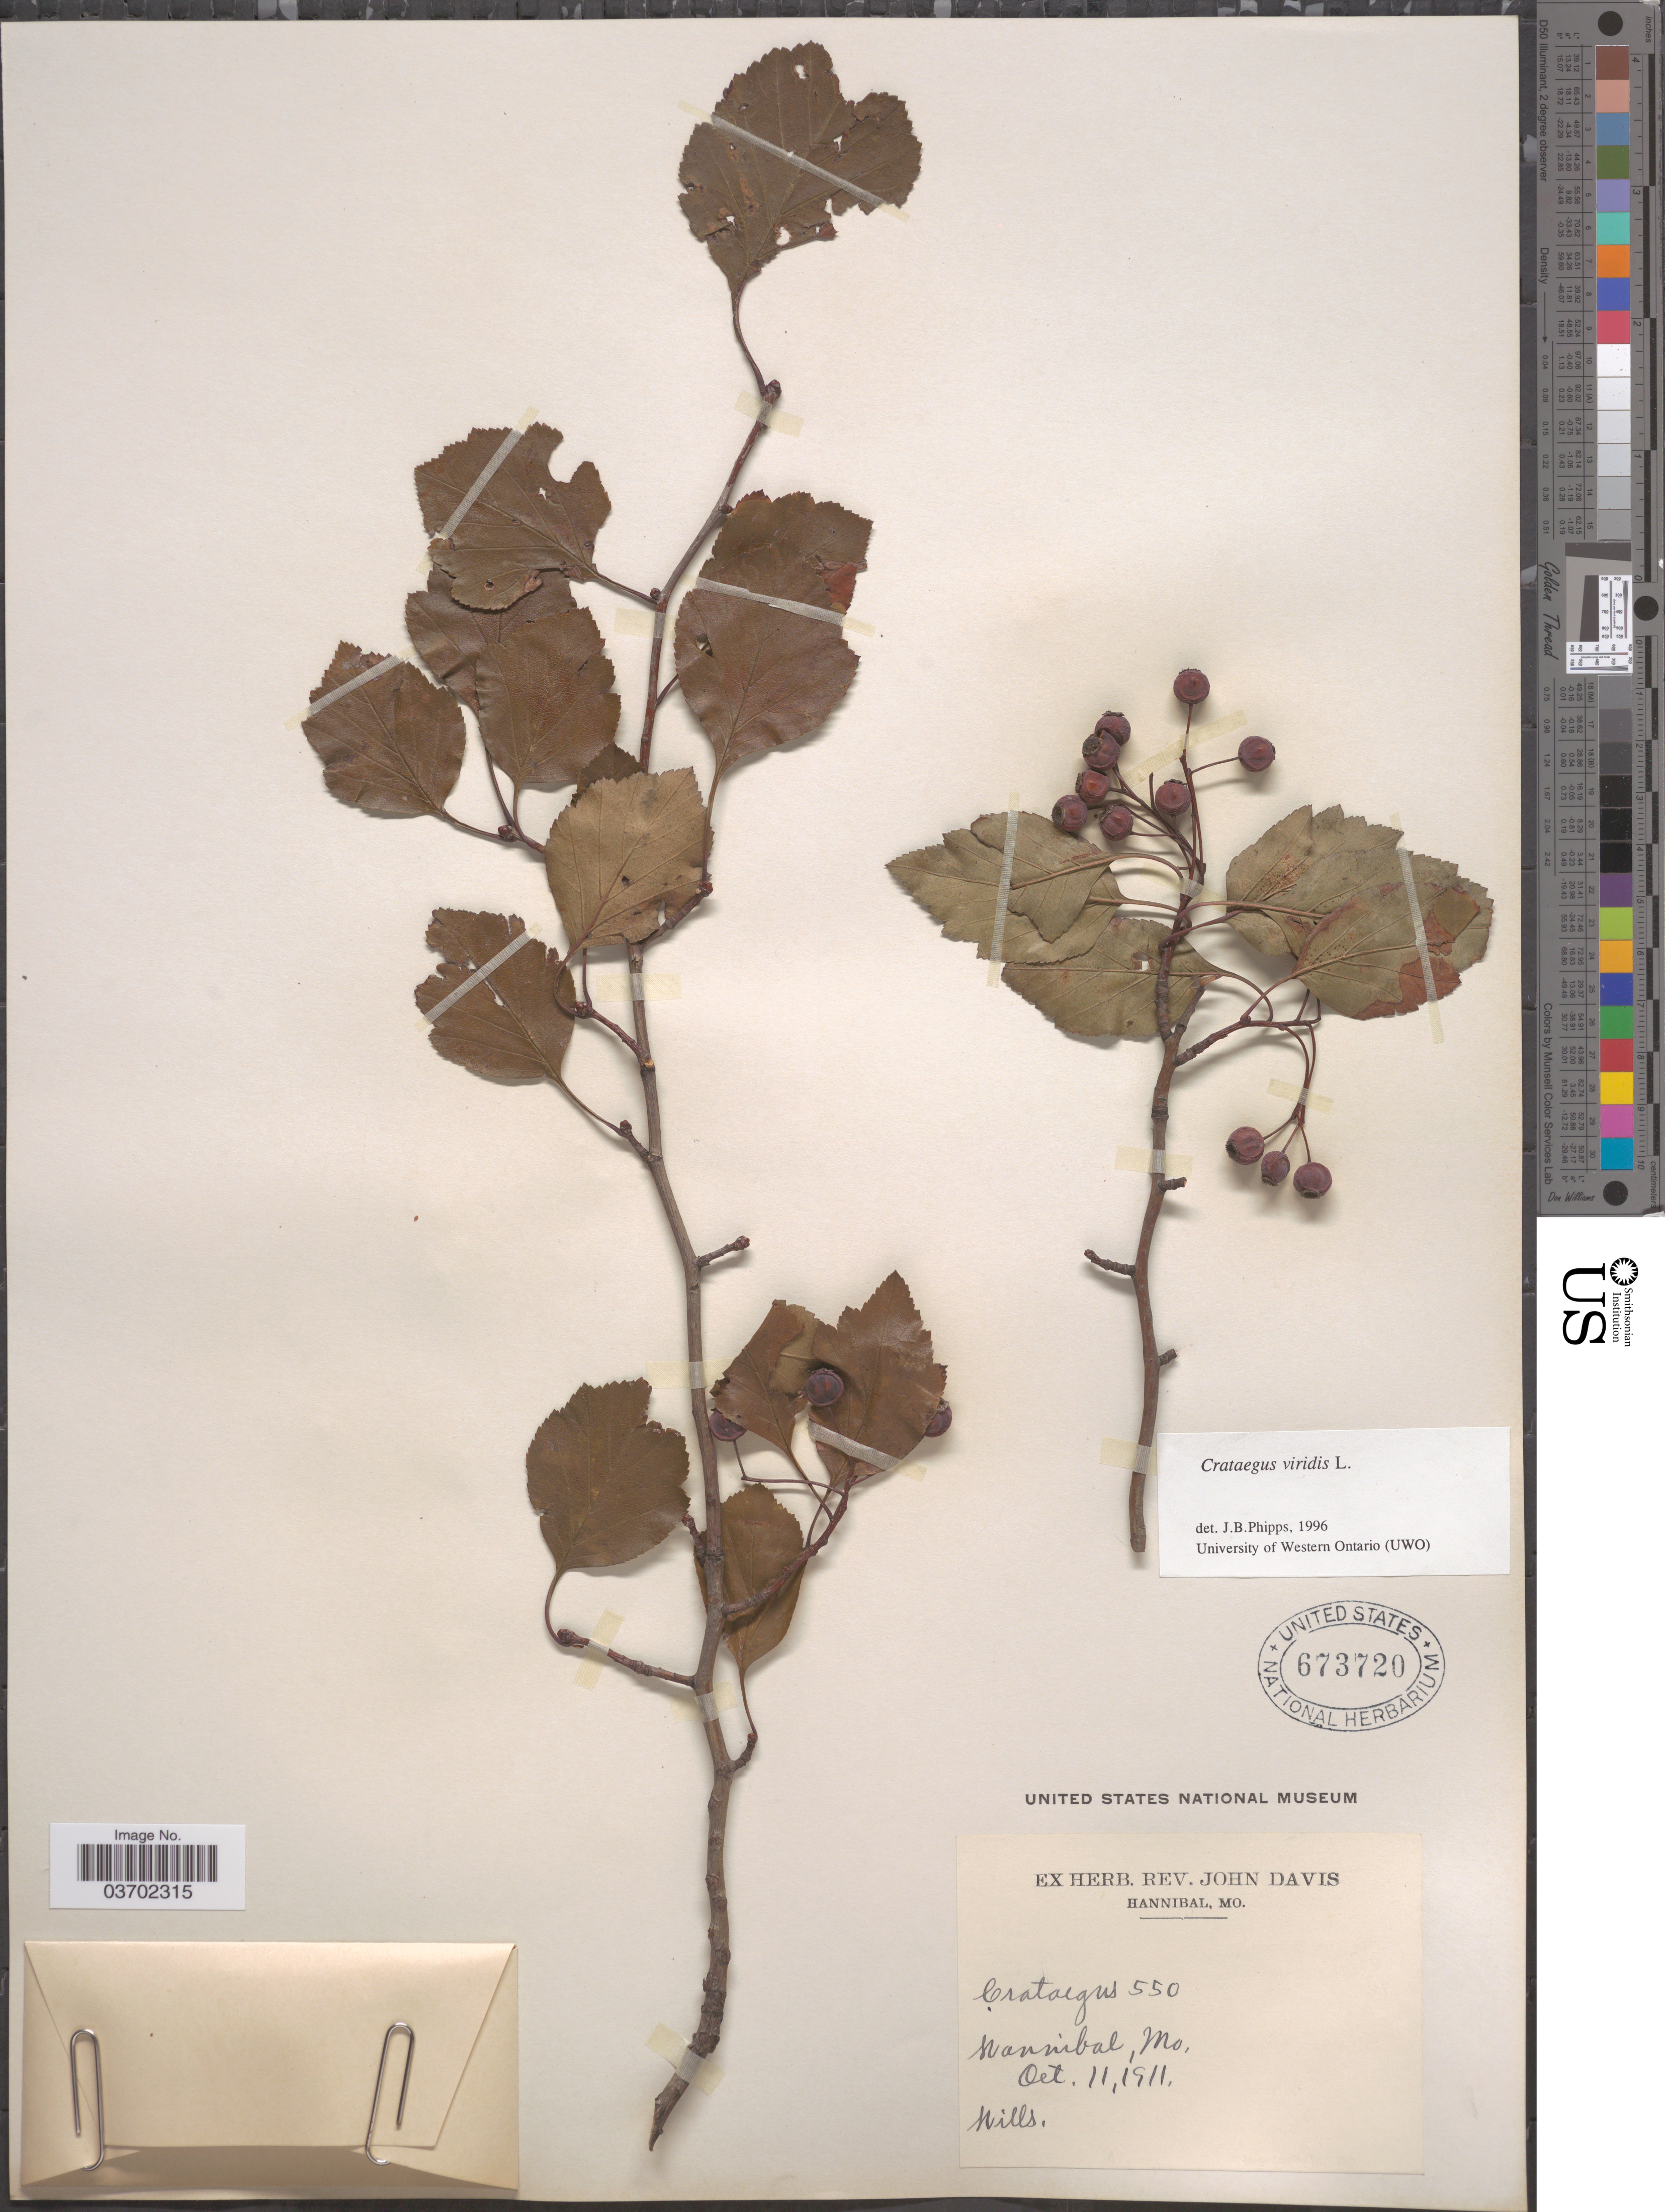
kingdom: Plantae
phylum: Tracheophyta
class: Magnoliopsida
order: Rosales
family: Rosaceae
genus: Crataegus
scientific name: Crataegus viridis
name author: L.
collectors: ex herb. Rev. John Davis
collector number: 550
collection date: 1911-10-11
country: United States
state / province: Missouri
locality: Hannibal.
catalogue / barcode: US 673720